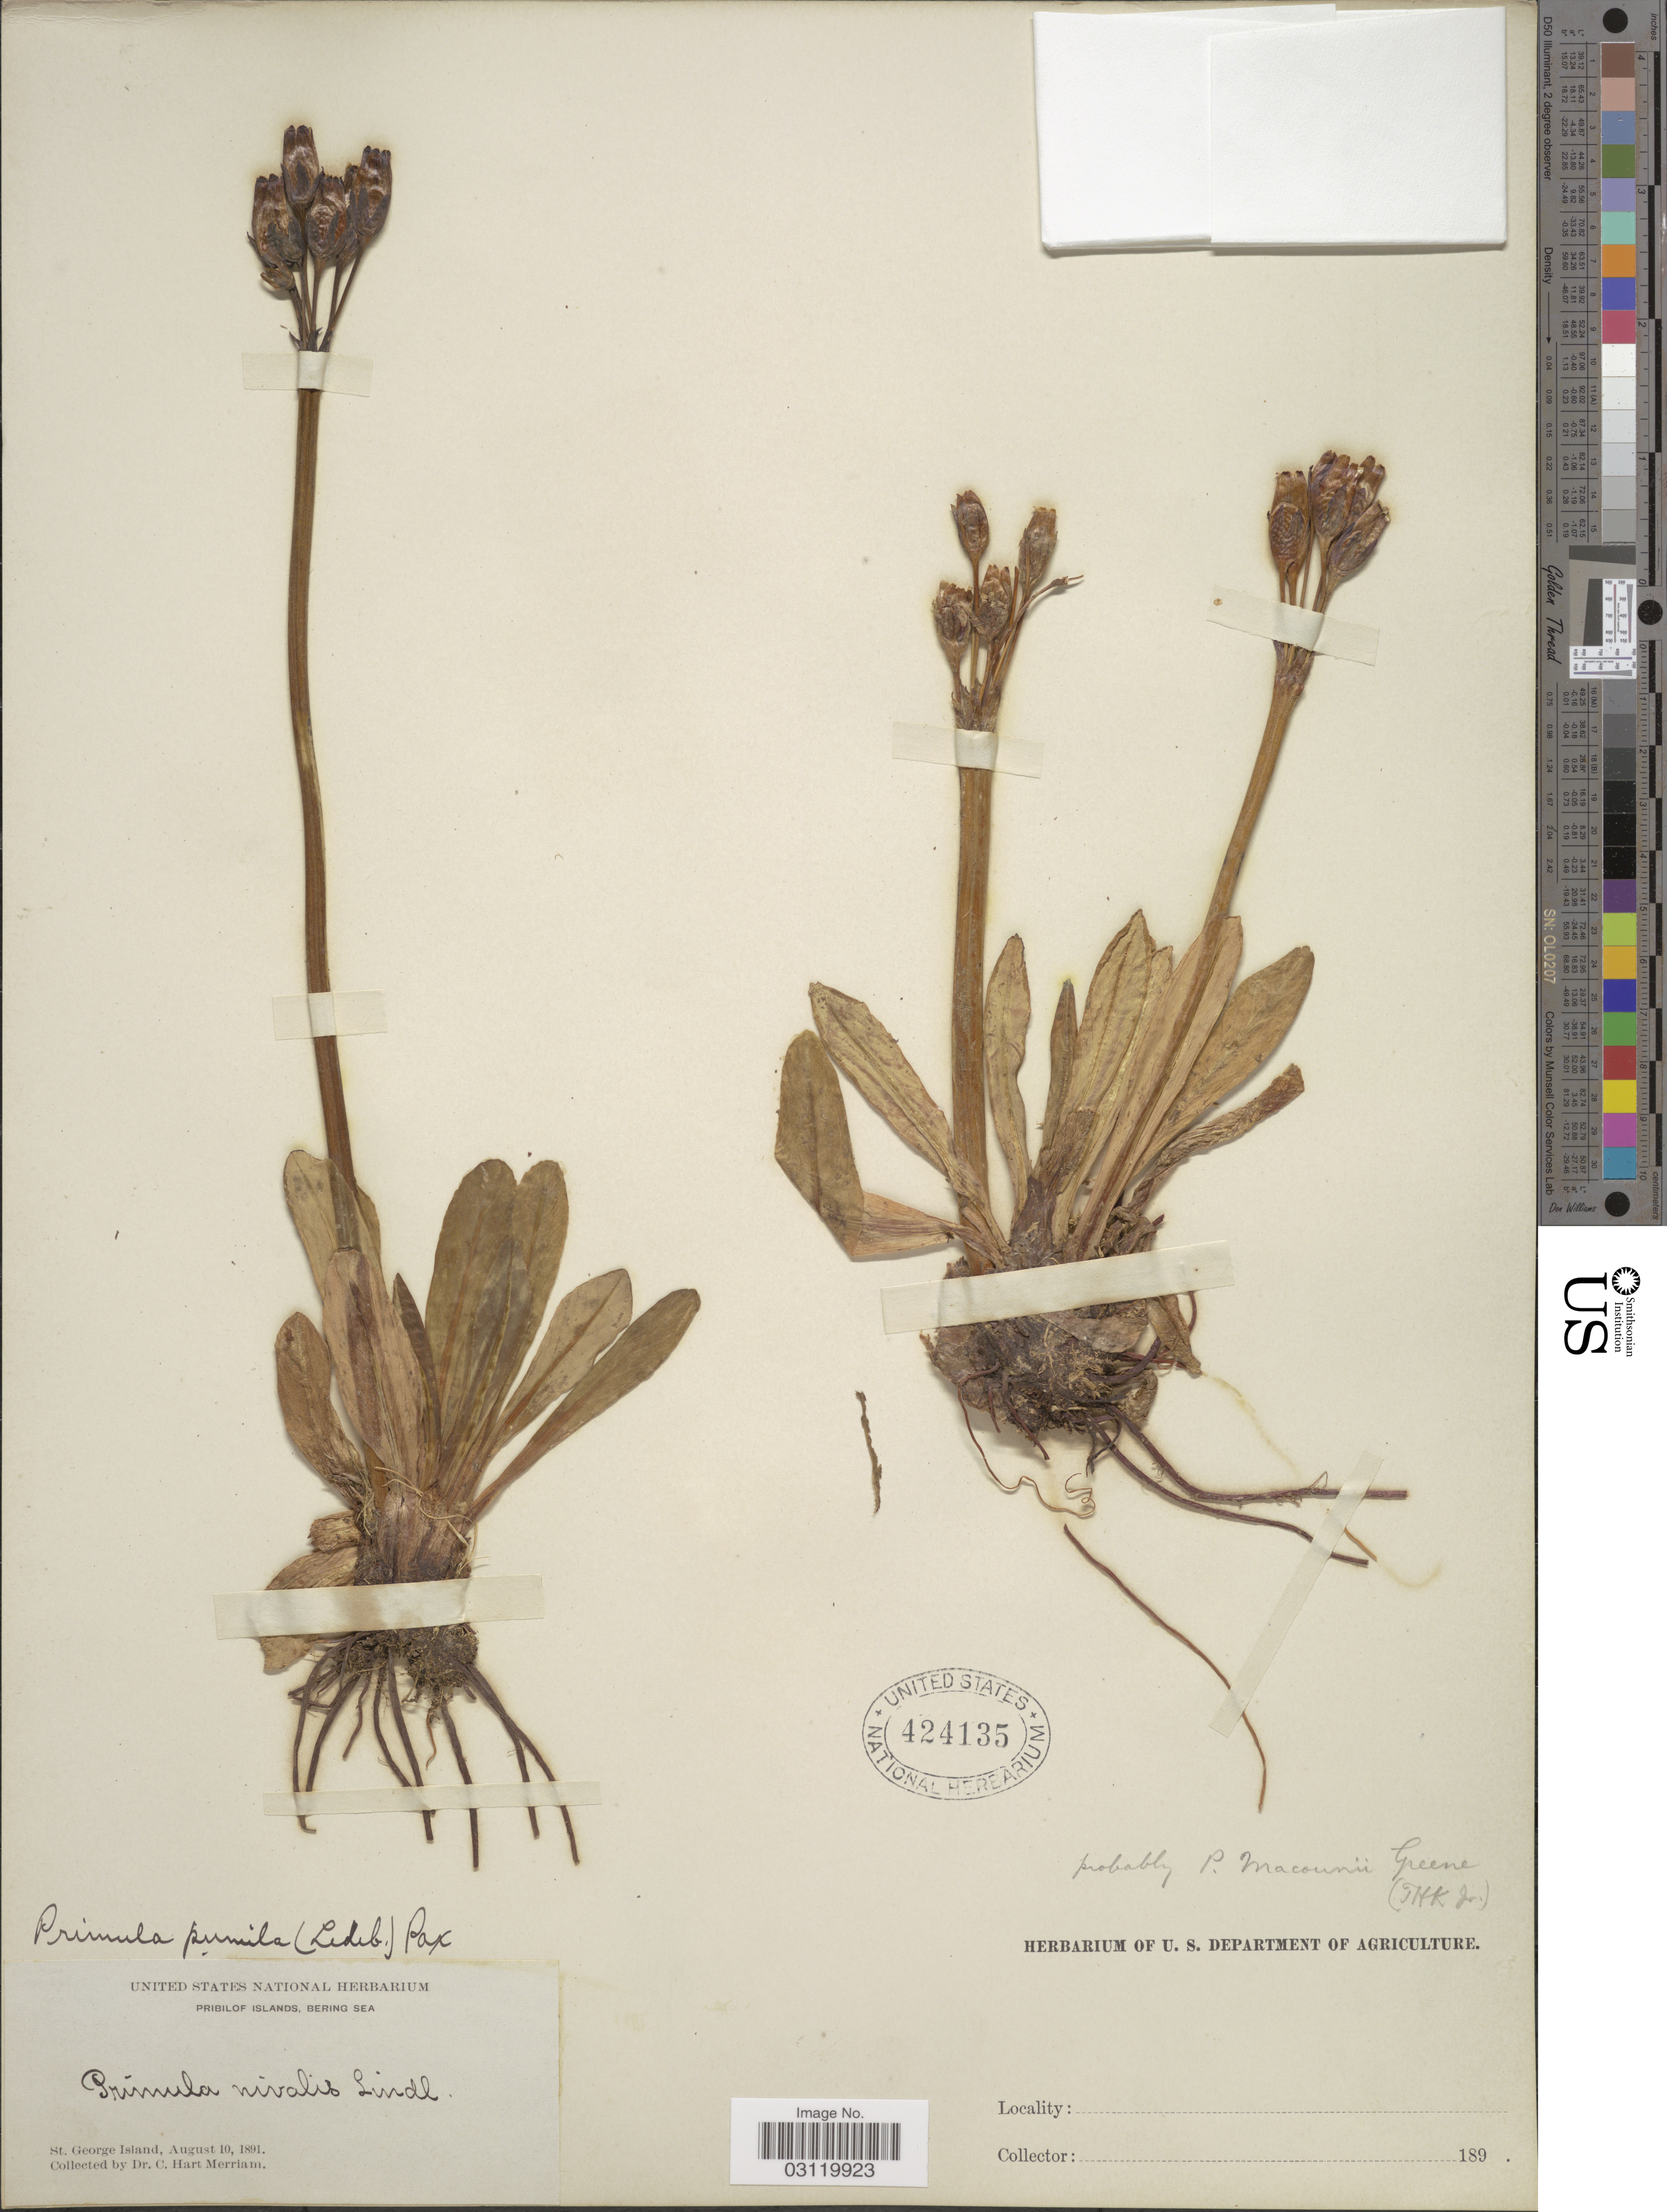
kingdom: Plantae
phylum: Tracheophyta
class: Magnoliopsida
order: Ericales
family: Primulaceae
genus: Primula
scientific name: Primula tschuktschorum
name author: Kjellm.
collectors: C. Merriam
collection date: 1891-08-10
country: United States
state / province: Alaska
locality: Pribilof Islands, Bering Sea, St. George Island.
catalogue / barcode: US 424135